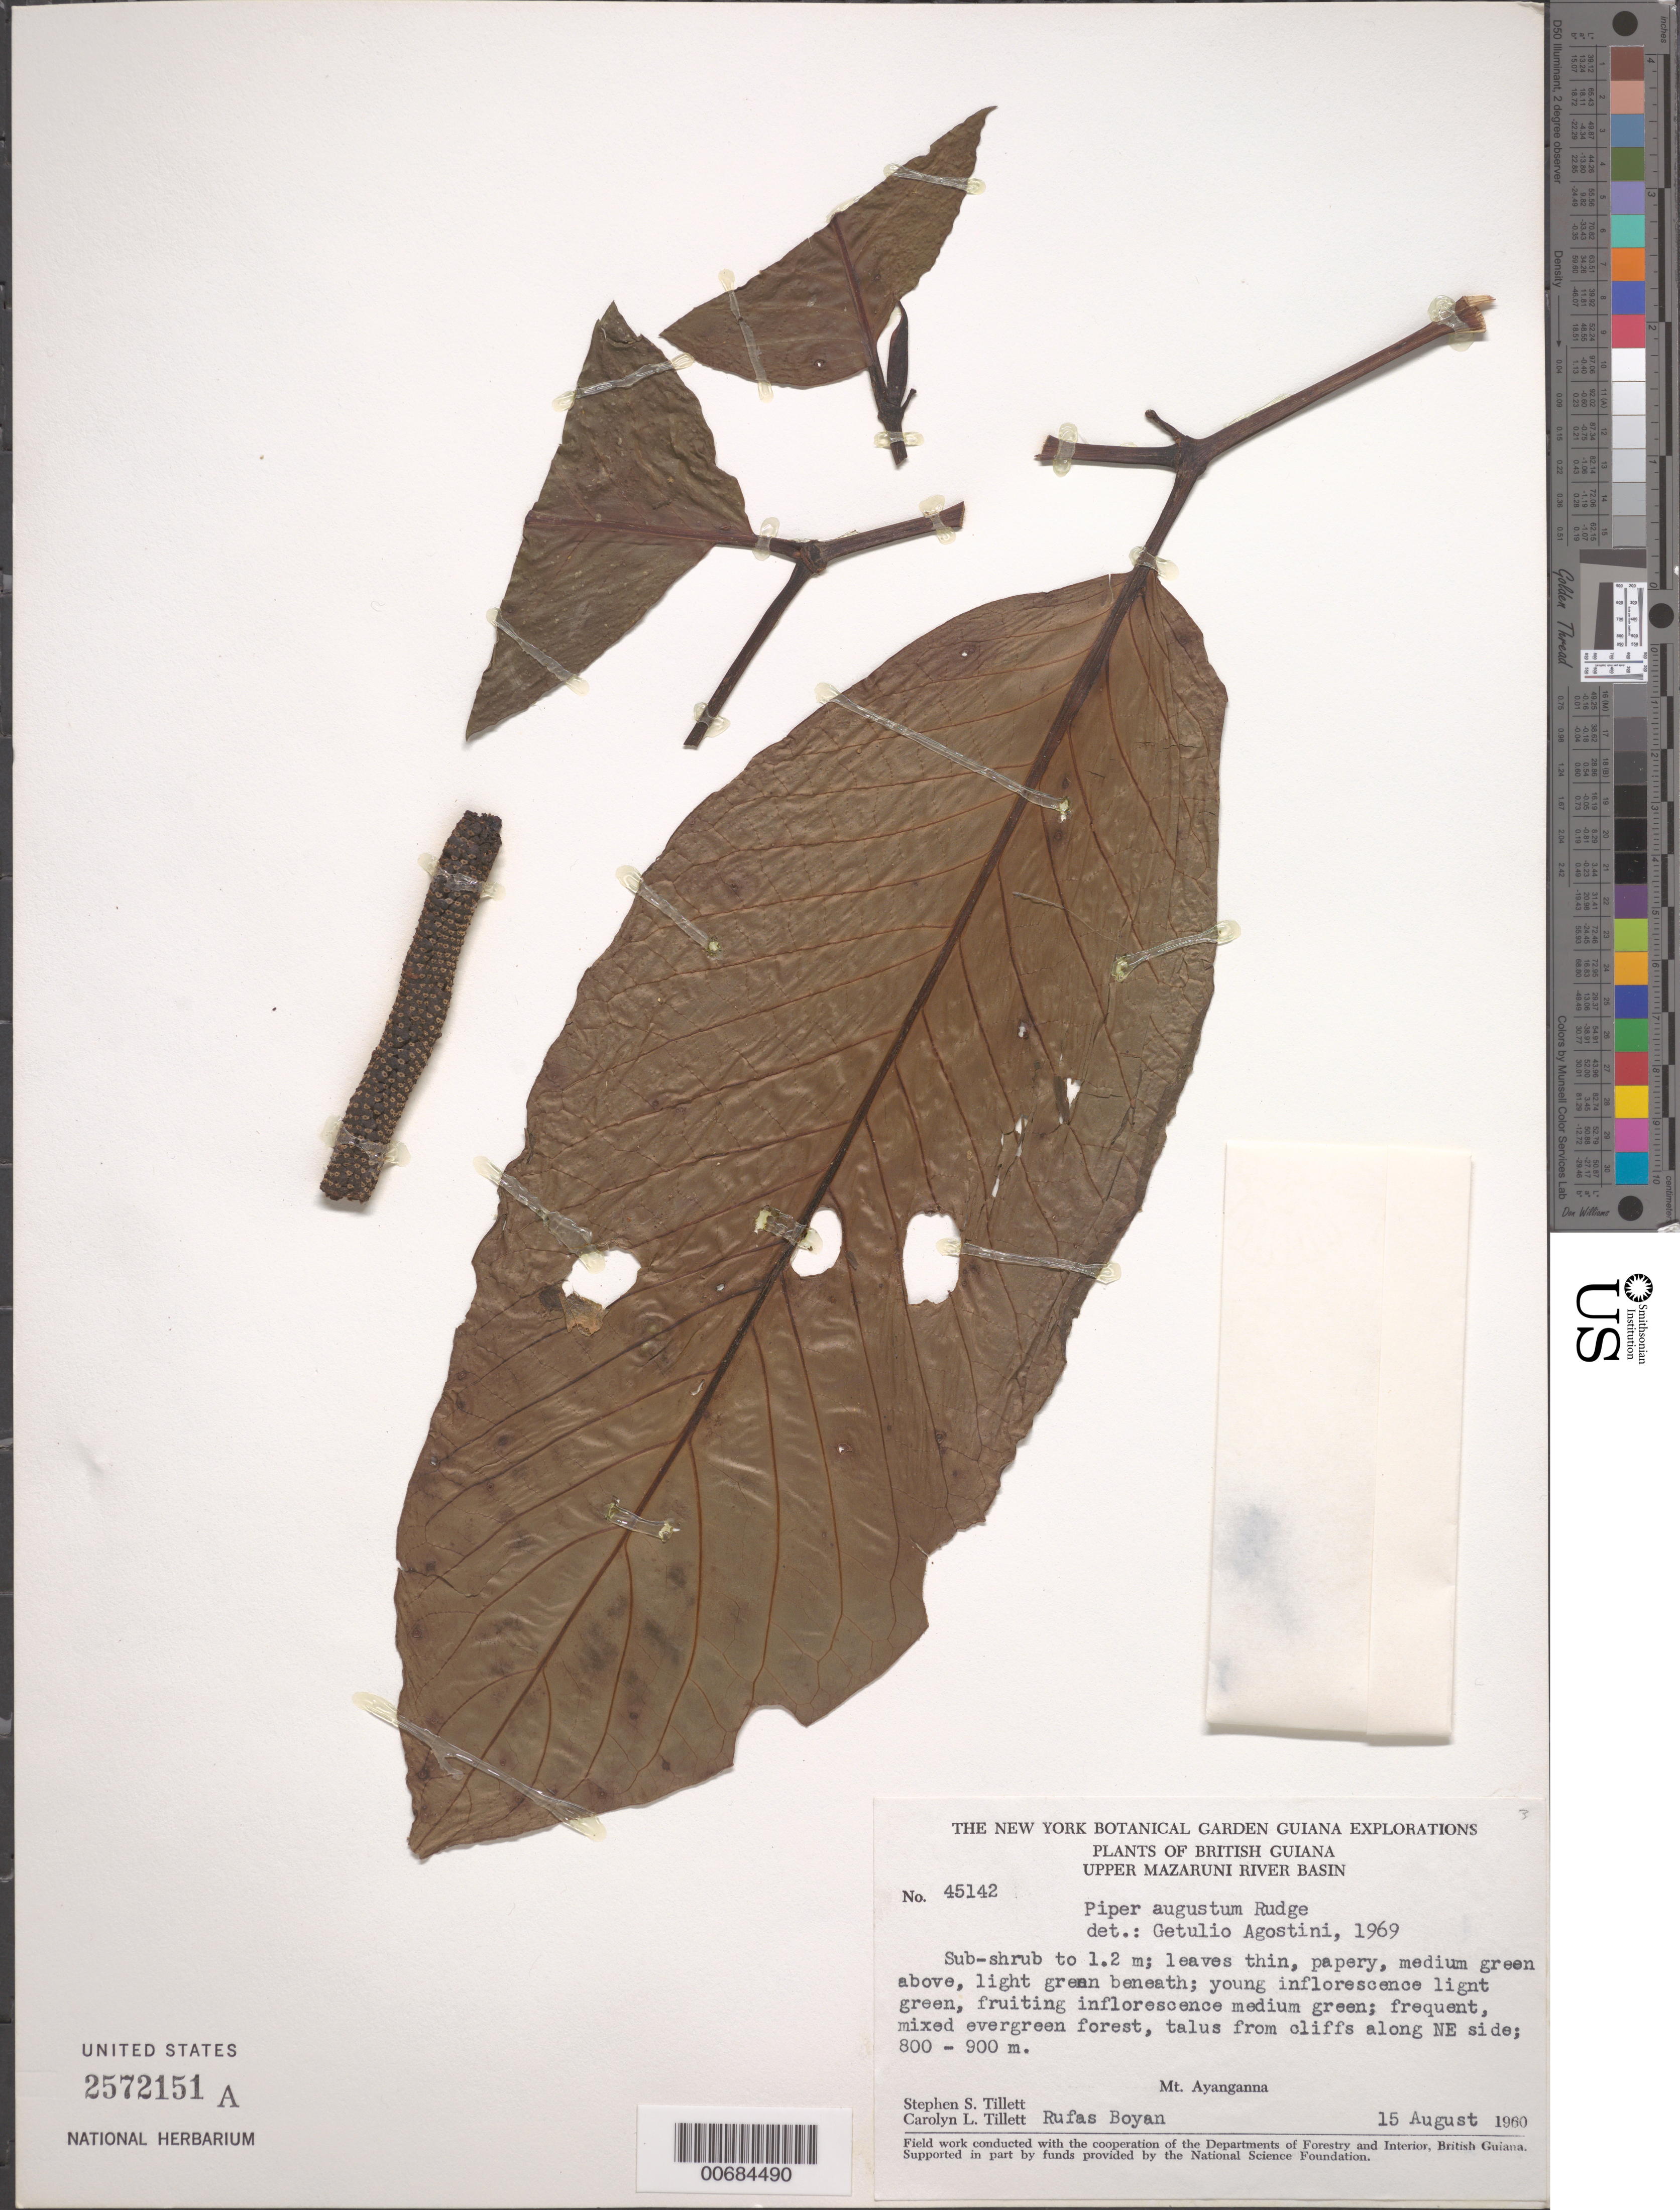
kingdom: Plantae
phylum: Tracheophyta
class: Magnoliopsida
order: Piperales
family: Piperaceae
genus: Piper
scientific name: Piper augustum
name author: Rudge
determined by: Agostini, G.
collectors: S. S. Tillett, C. L. Tillett & R. Boyan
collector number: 45142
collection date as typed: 15-Aug-60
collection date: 1960-08-15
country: Guyana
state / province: Cuyuni-Mazaruni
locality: Mt. Ayanganna, NE side of, Upper Mazaruni R Basin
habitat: Mixed evergreen forest, talus from NE cliffs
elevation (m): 800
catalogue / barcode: US 2572151A